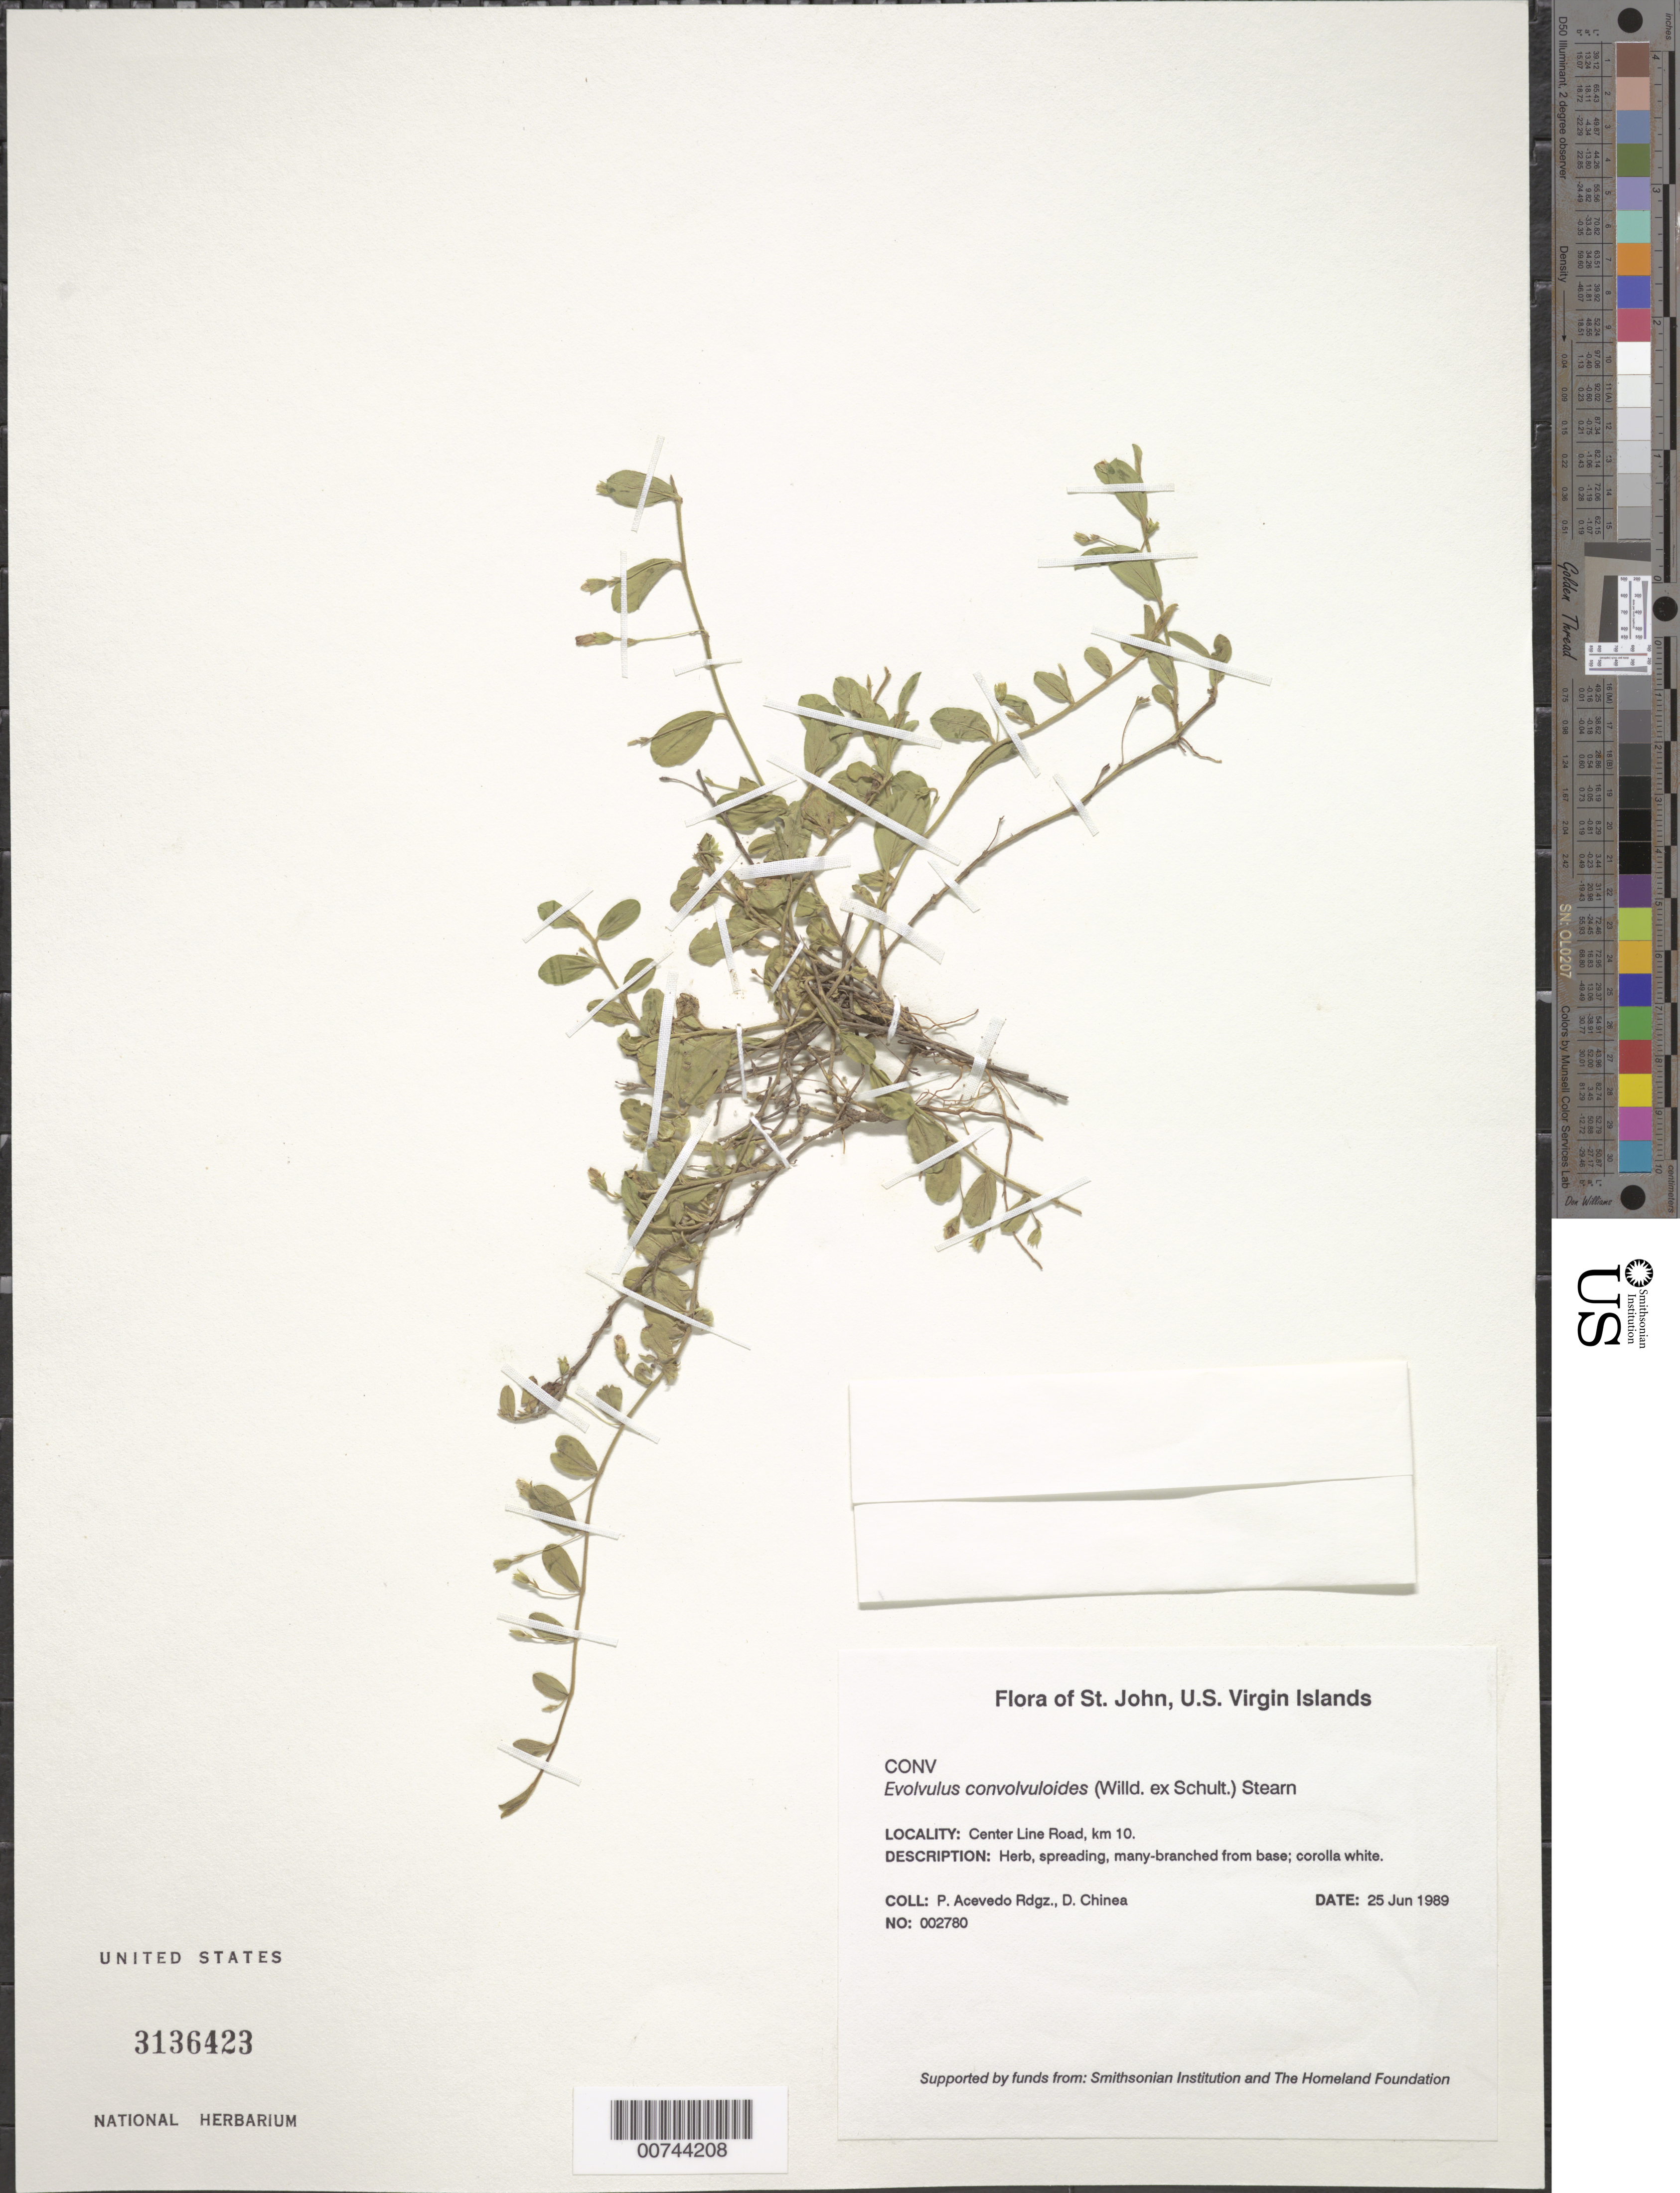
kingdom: Plantae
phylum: Tracheophyta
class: Magnoliopsida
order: Solanales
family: Convolvulaceae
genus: Evolvulus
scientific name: Evolvulus convolvuloides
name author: (Willd. ex Schult.) Stearn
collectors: P. Acevedo-Rodr. & D. Chinea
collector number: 2780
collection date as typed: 25 Jun 1989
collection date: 1989-06-25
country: U.S. Virgin Islands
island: St. John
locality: Center Line Road, km 10.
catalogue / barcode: US 3136423